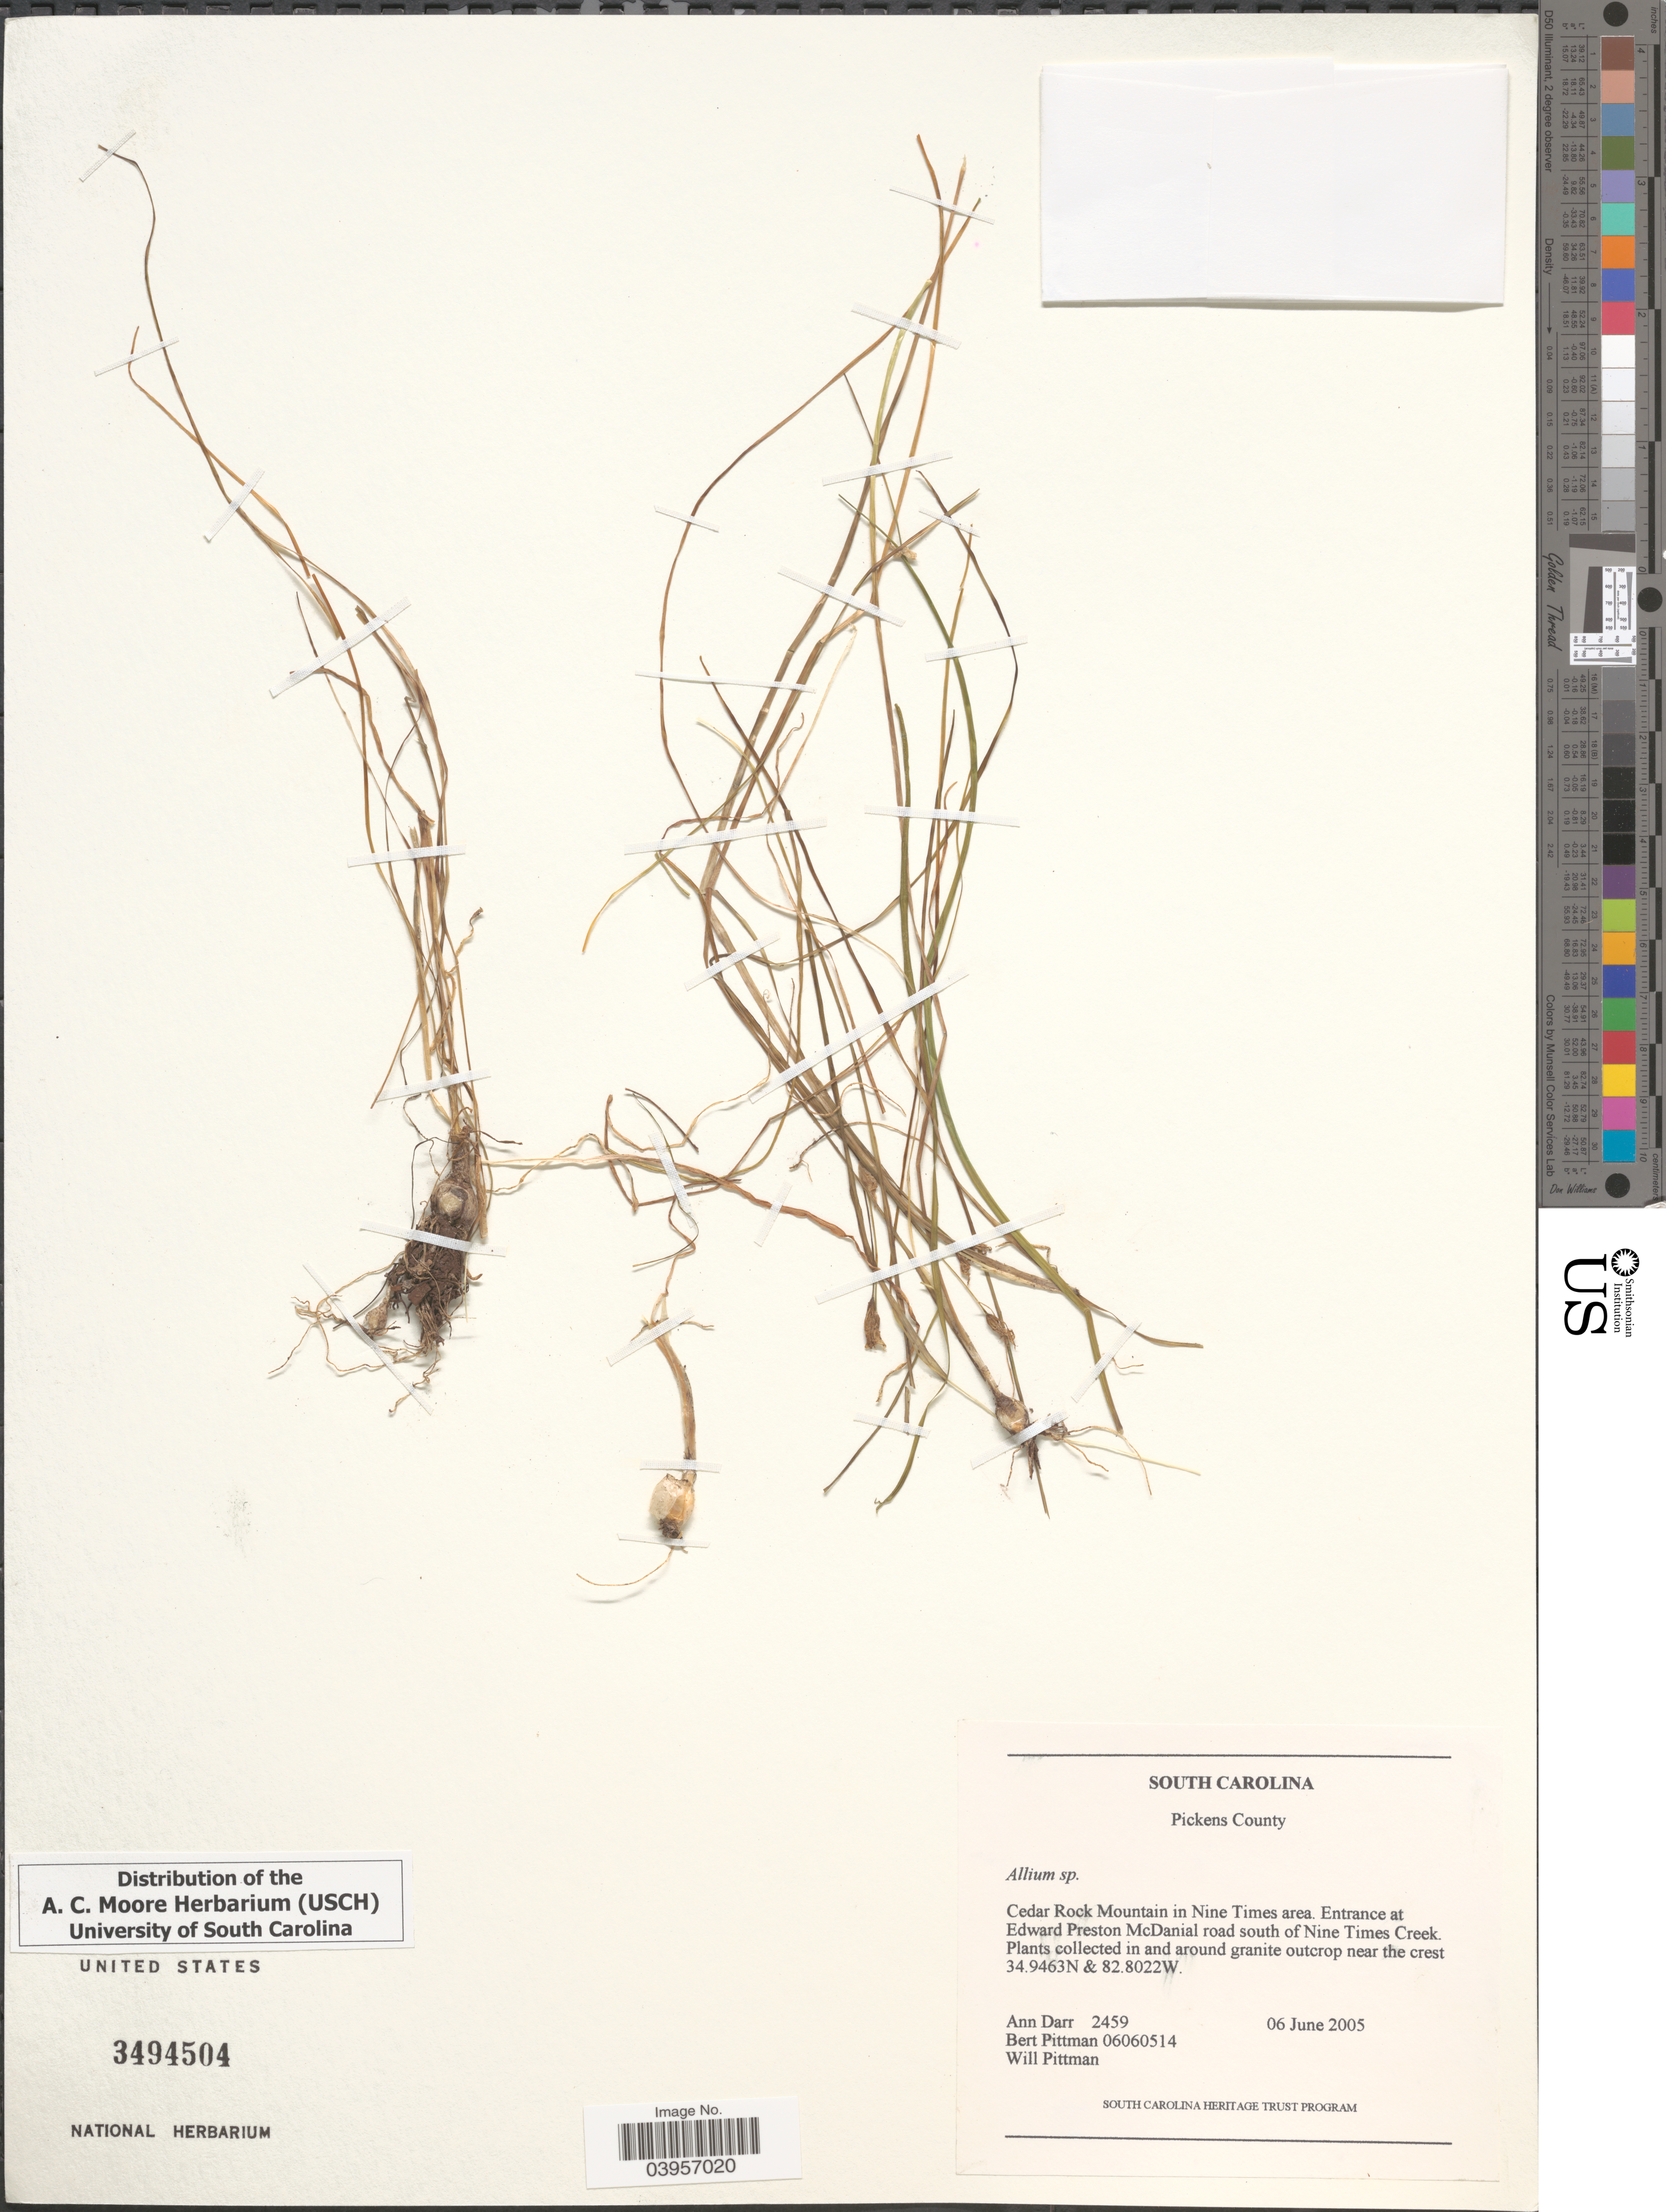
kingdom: Plantae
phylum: Tracheophyta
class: Liliopsida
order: Asparagales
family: Amaryllidaceae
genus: Allium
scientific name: Allium sp.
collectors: A. Darr, B. Pittman & W. Pittman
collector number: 2459/06060514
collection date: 2005-06-06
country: United States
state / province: South Carolina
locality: Pickens County. Cedar Rock Mountain in Nine Times area. Entrance at Edward Preston McDanial road south of Nine Times Creek.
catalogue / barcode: US 3494504